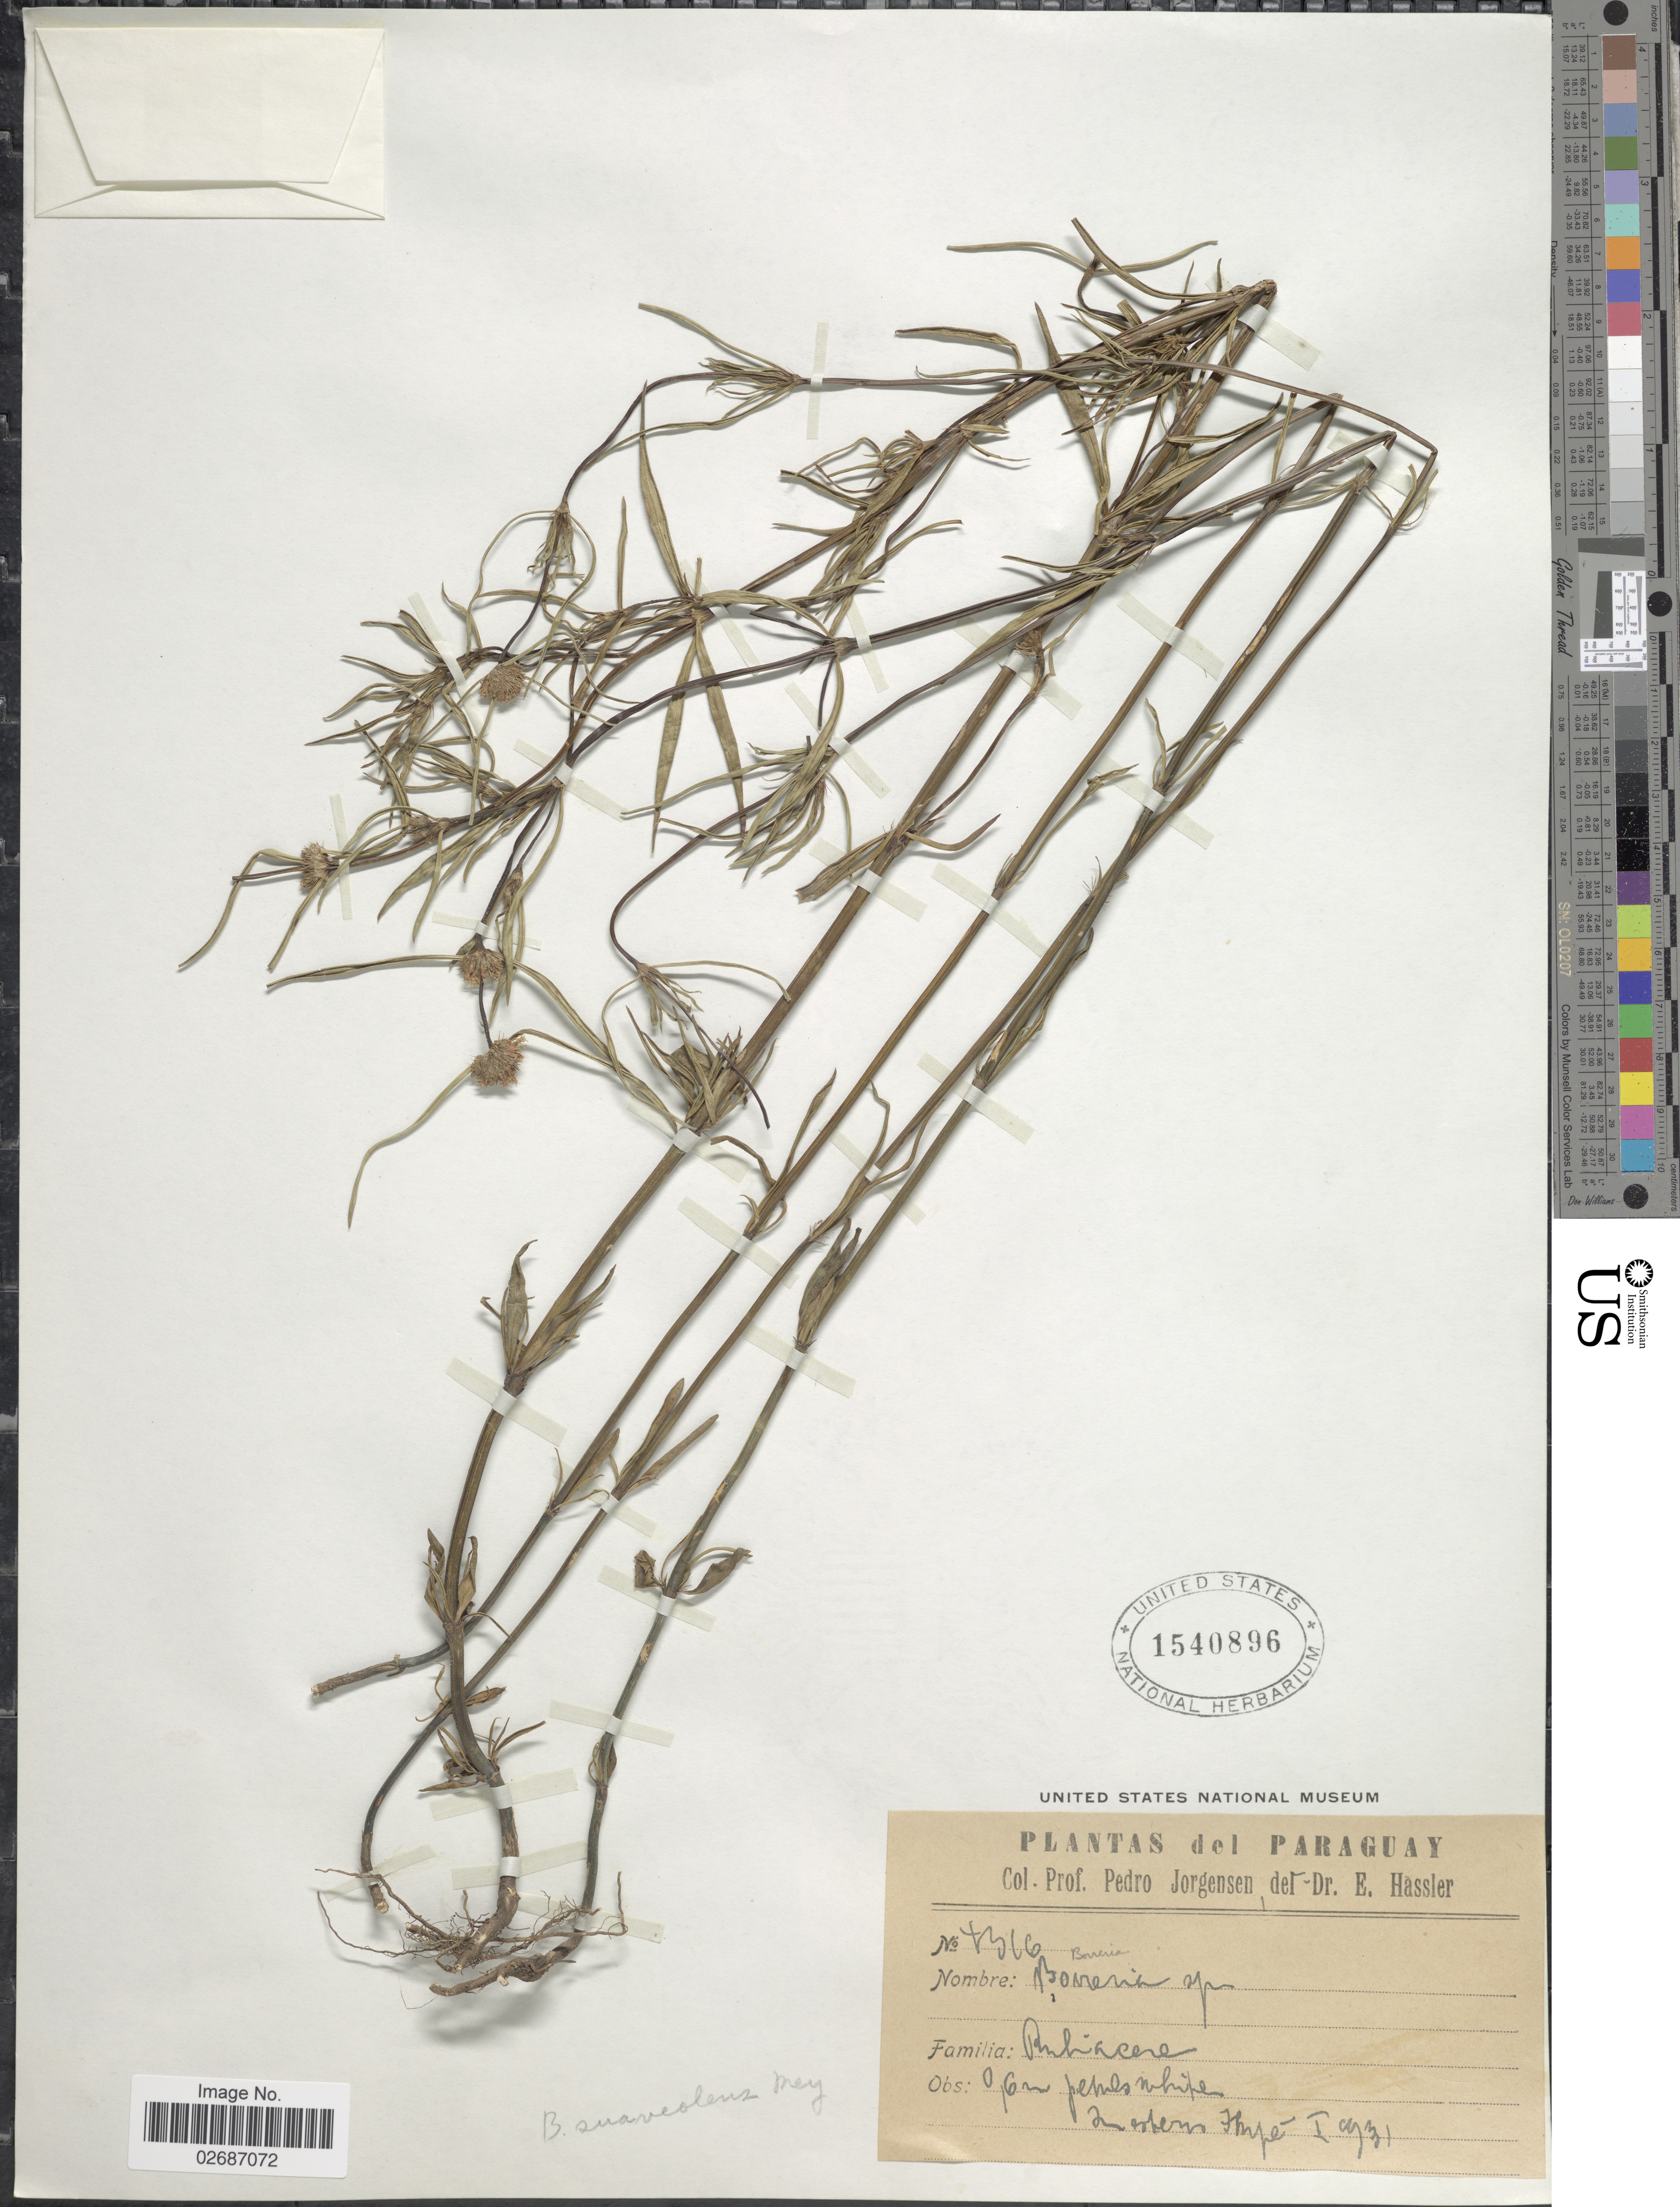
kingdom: Plantae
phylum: Tracheophyta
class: Magnoliopsida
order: Gentianales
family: Rubiaceae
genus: Borreria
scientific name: Borreria suaveolens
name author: G. Mey.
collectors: P. Jörgensen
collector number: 4316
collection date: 1931-01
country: Paraguay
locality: Itape.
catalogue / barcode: US 1540896